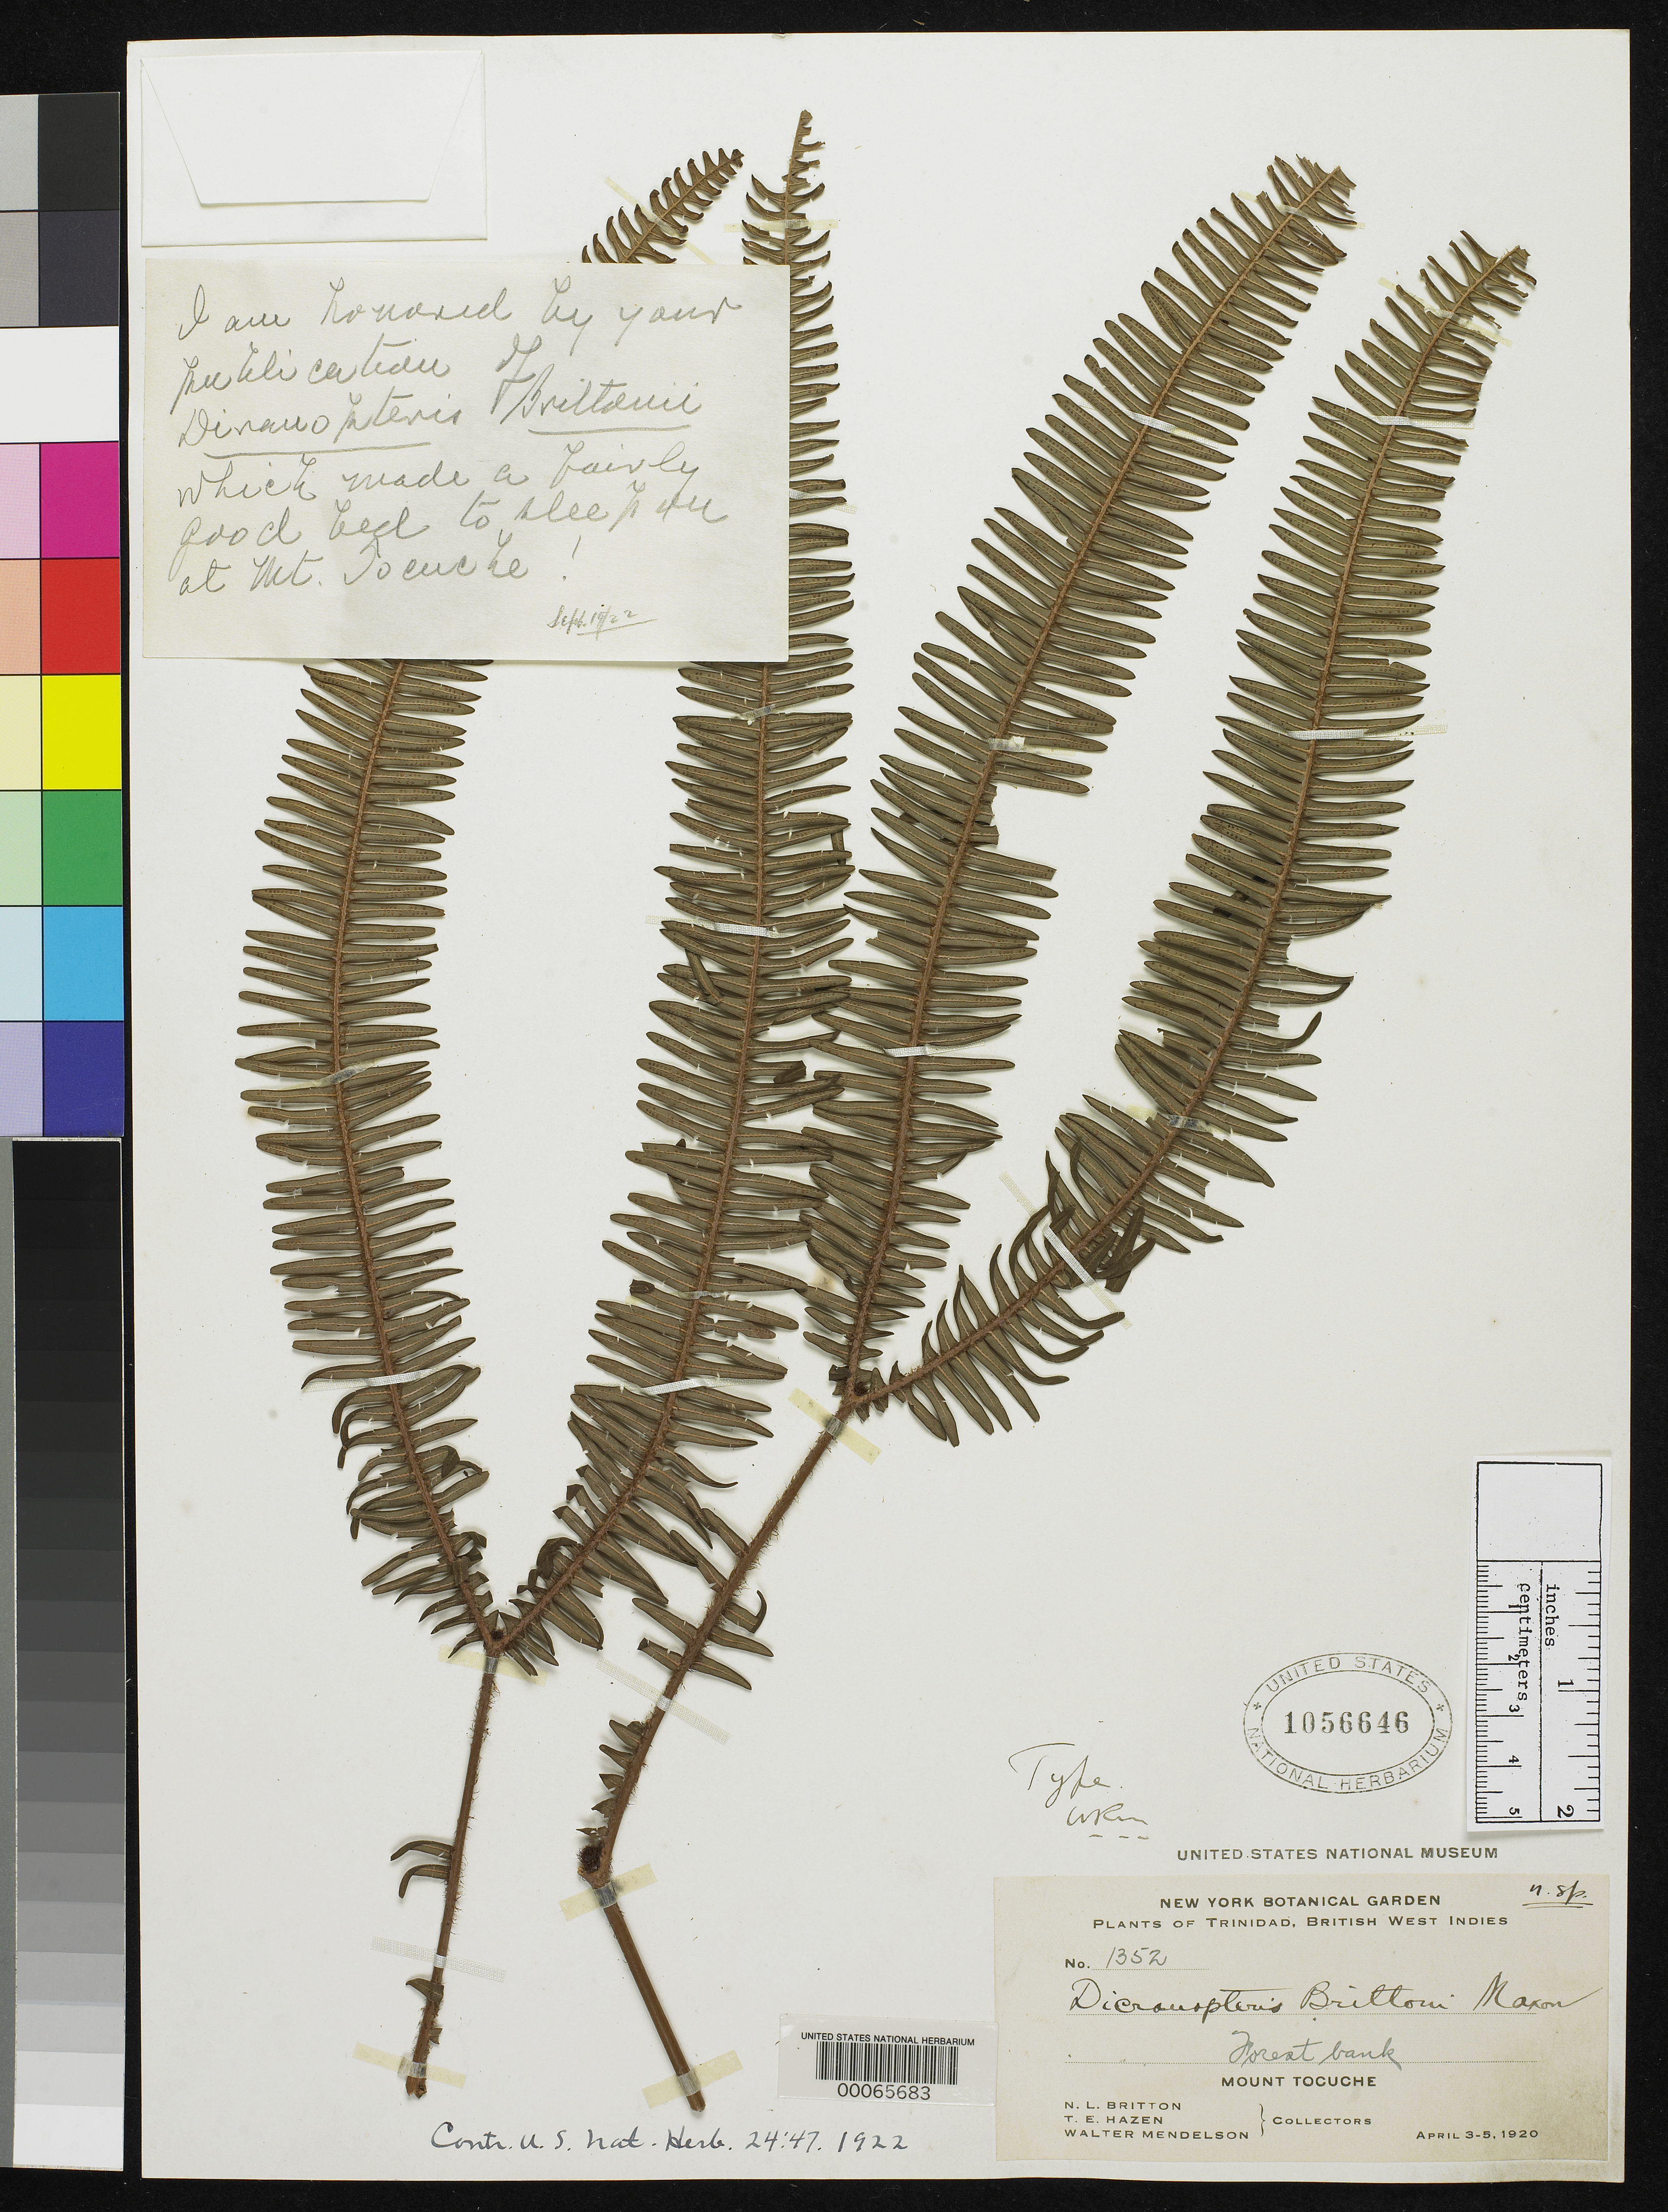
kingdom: Plantae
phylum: Tracheophyta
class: Polypodiopsida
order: Gleicheniales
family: Gleicheniaceae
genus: Dicranopteris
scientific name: Dicranopteris brittonii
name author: Maxon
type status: Holotype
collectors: N. Britton, T. E. Hazen & W. Mendelson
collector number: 1352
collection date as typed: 03 Apr 1920 to 05 Dec 1920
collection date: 1920-04-03/1920-12-05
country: Trinidad and Tobago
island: Trinidad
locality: Mt. Tocuche.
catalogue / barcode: US 1056646